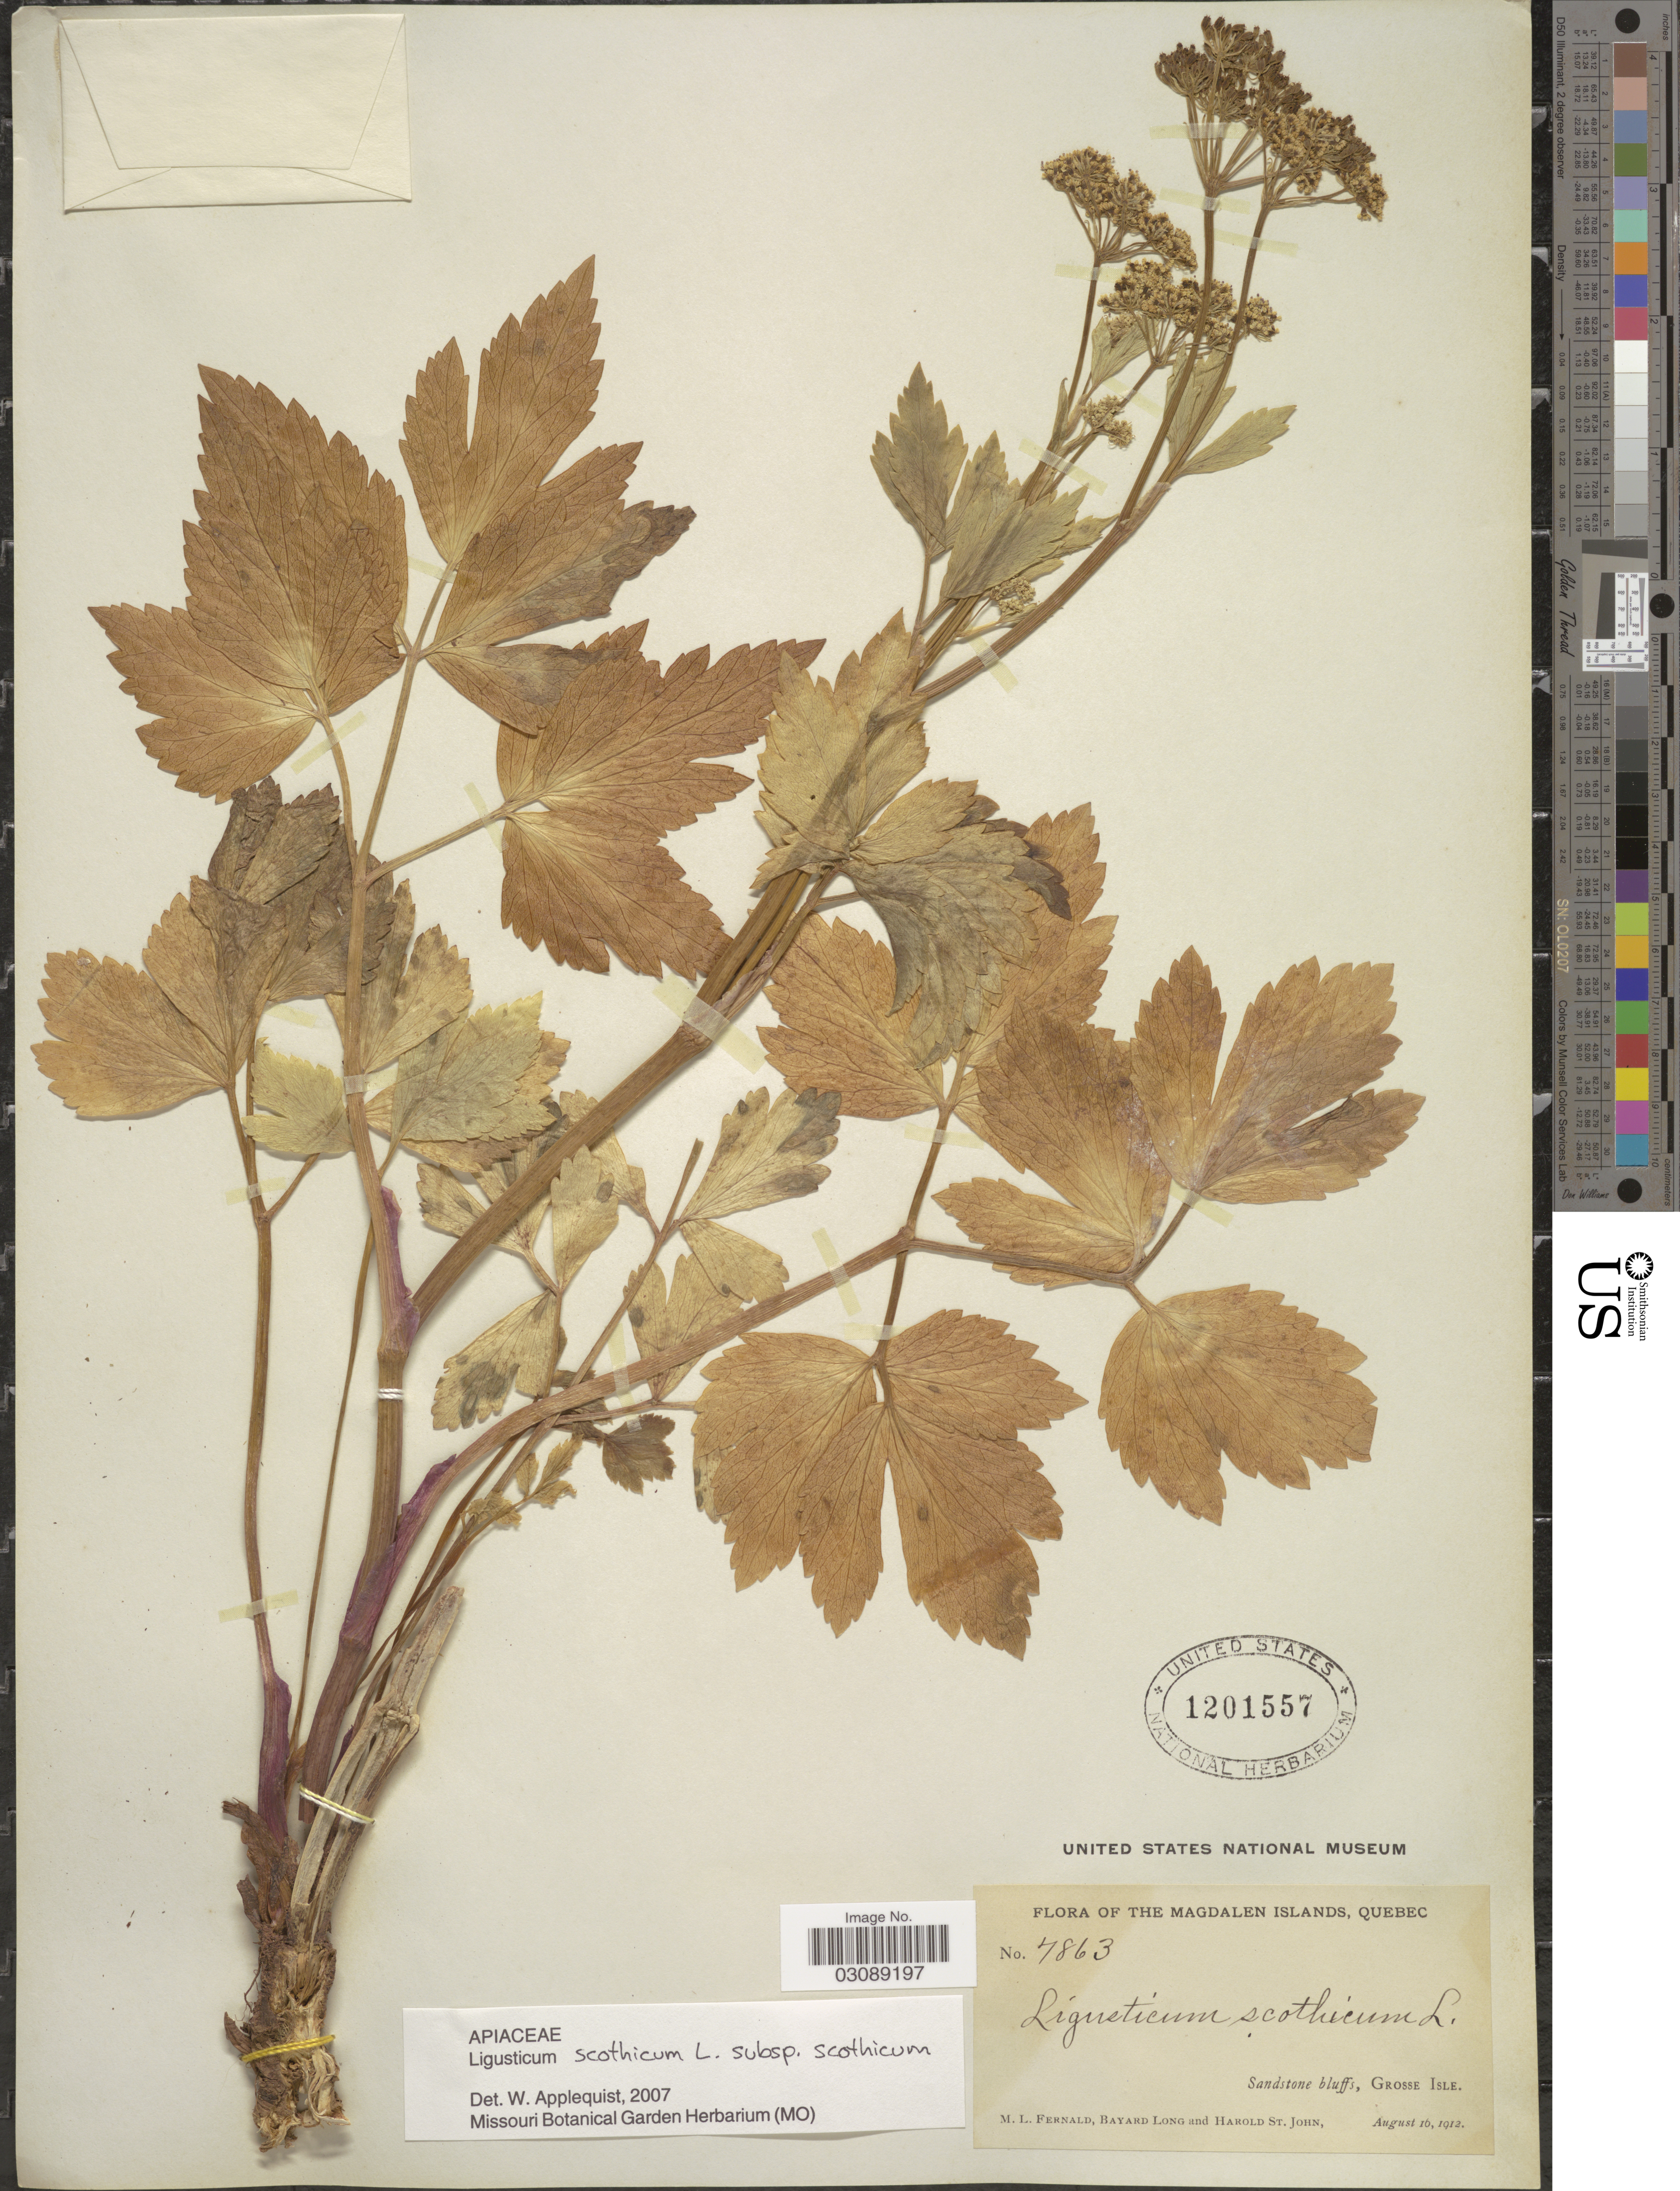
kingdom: Plantae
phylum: Tracheophyta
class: Magnoliopsida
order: Apiales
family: Apiaceae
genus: Ligusticum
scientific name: Ligusticum scoticum subsp. scoticum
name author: L.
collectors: M. L. Fernald, B. Long & H. St. John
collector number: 4863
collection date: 1912-08-16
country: Canada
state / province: Quebec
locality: The Magdalen Islands, Sandstone bluffs, Grosse Isle.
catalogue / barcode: US 1201557